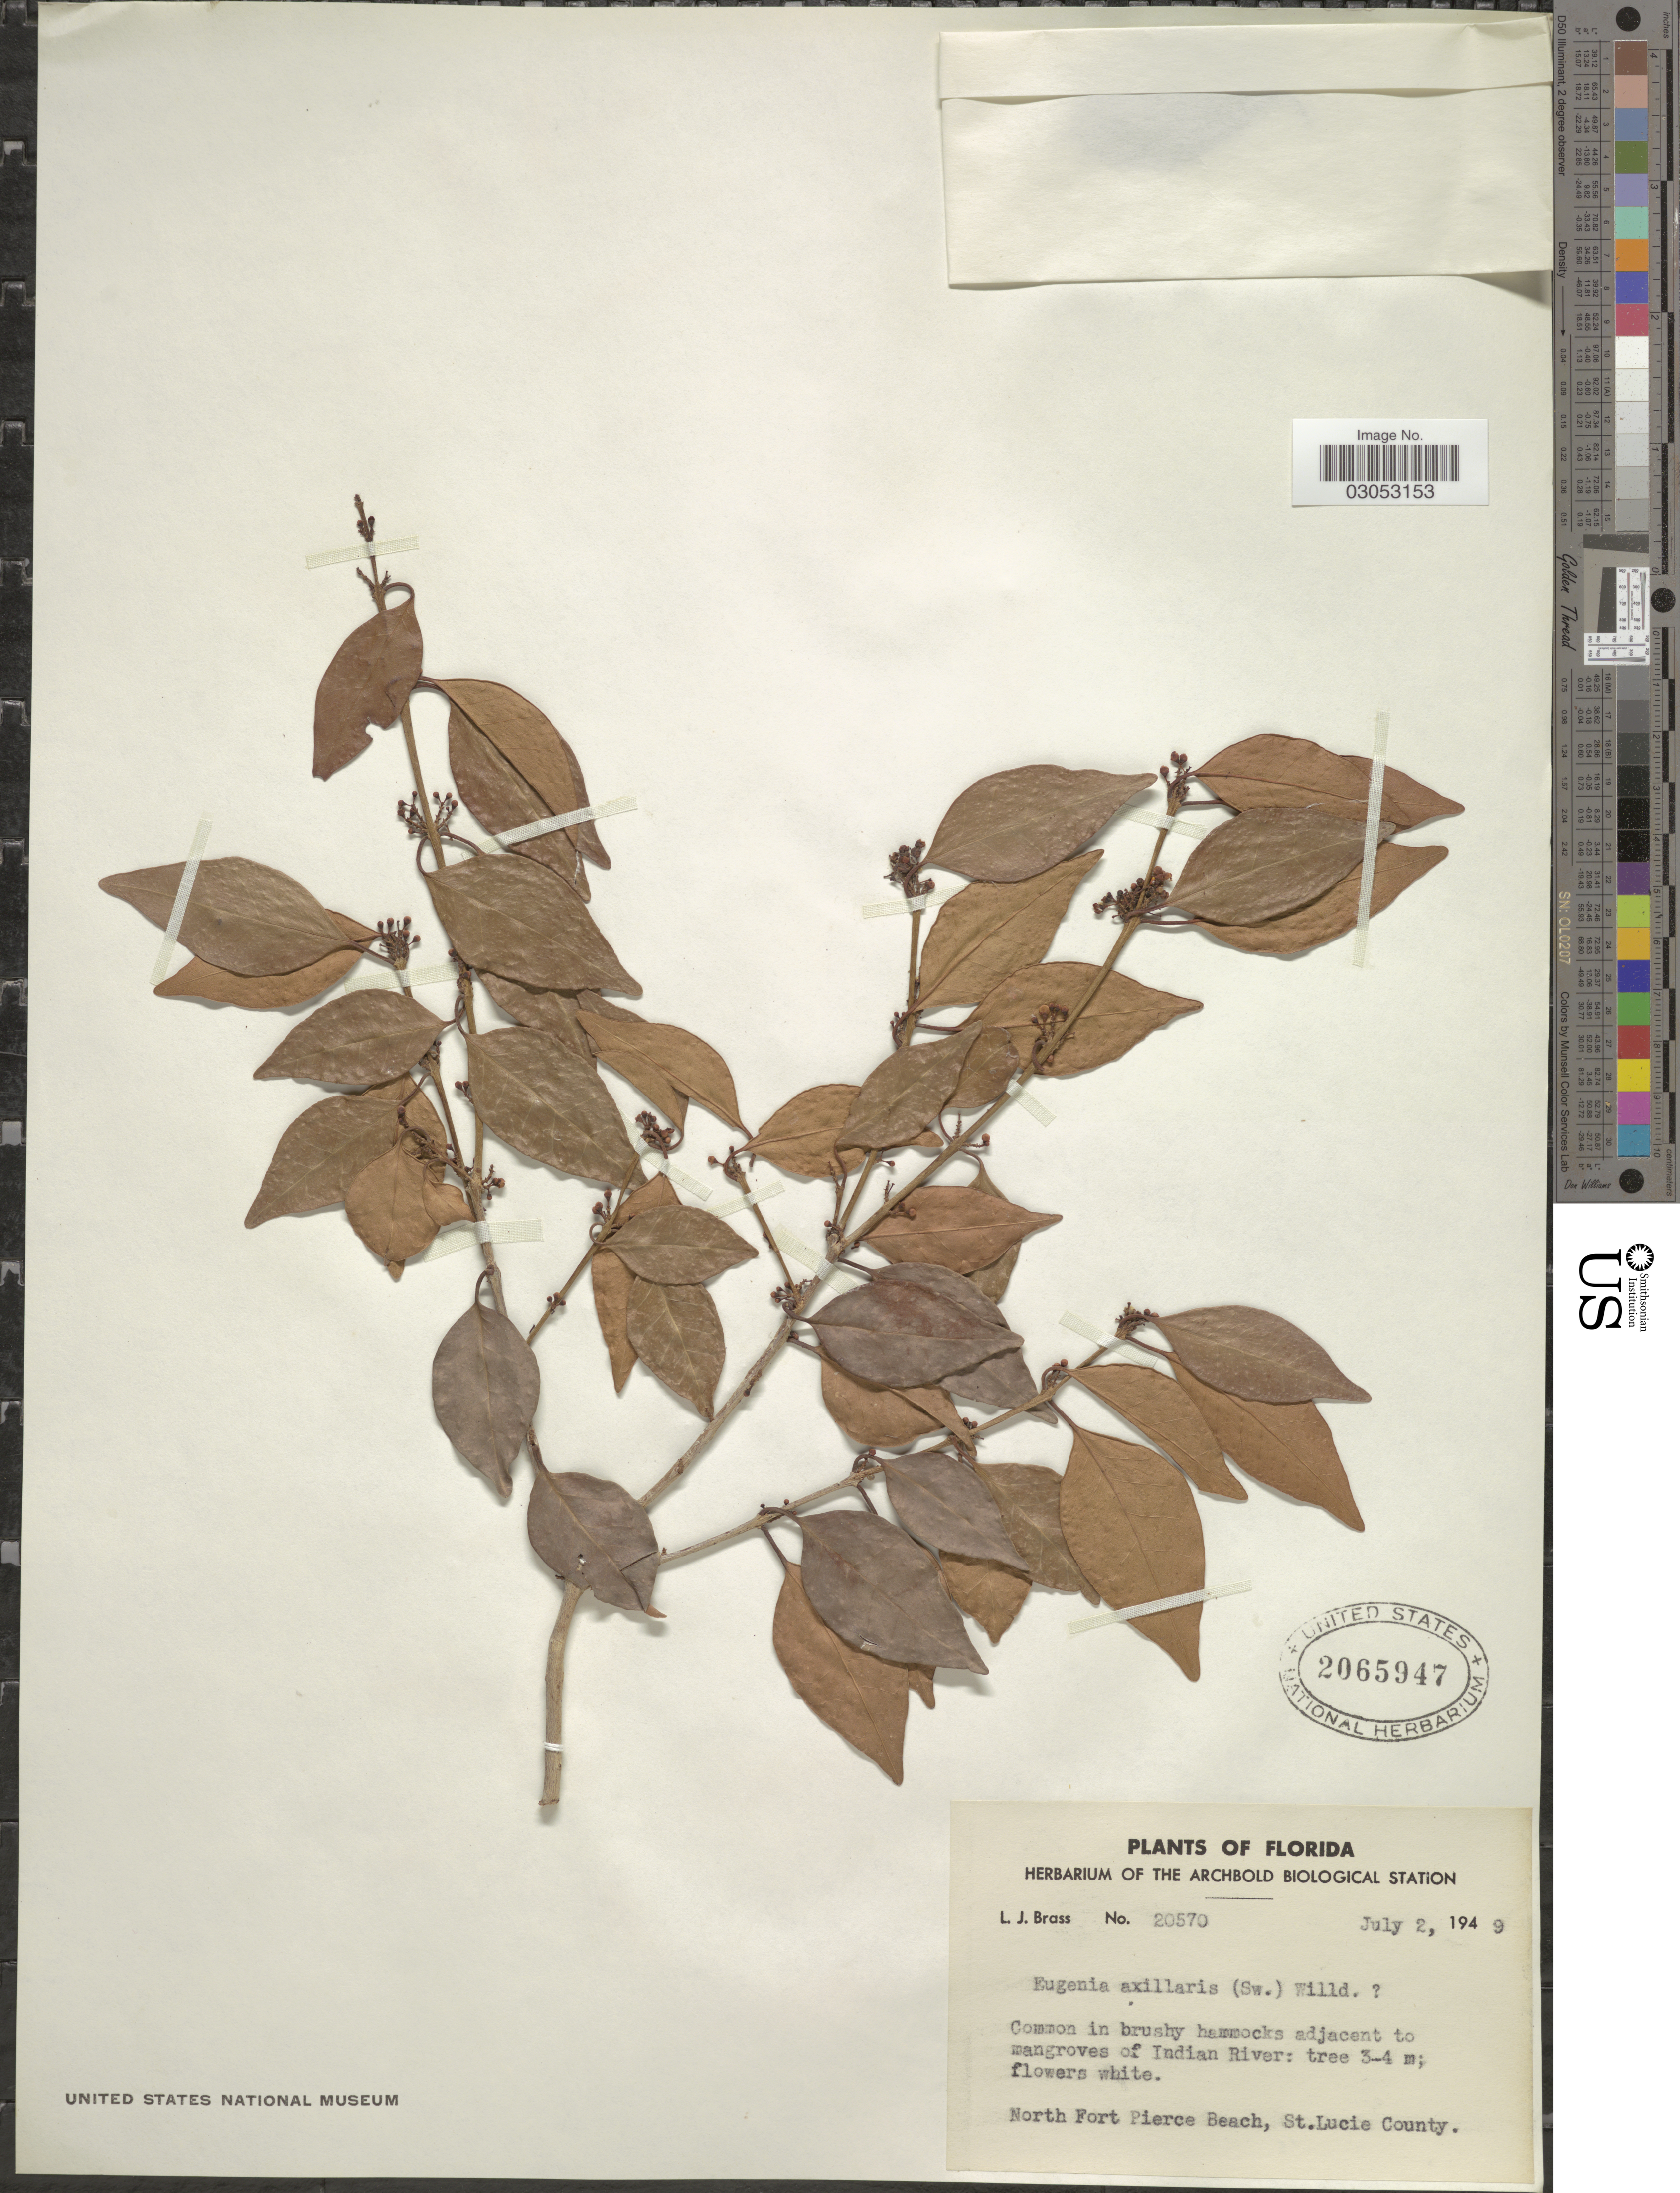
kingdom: Plantae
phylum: Tracheophyta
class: Magnoliopsida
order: Myrtales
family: Myrtaceae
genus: Eugenia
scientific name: Eugenia axillaris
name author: (Sw.) Willd.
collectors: L. J. Brass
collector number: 20570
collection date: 1949-07-02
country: United States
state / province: Florida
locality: Common in brushy hammocks adjacent to mangroves of Indian River, North Fort Pierce Beach, St. Lucie County.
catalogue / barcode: US 2065947